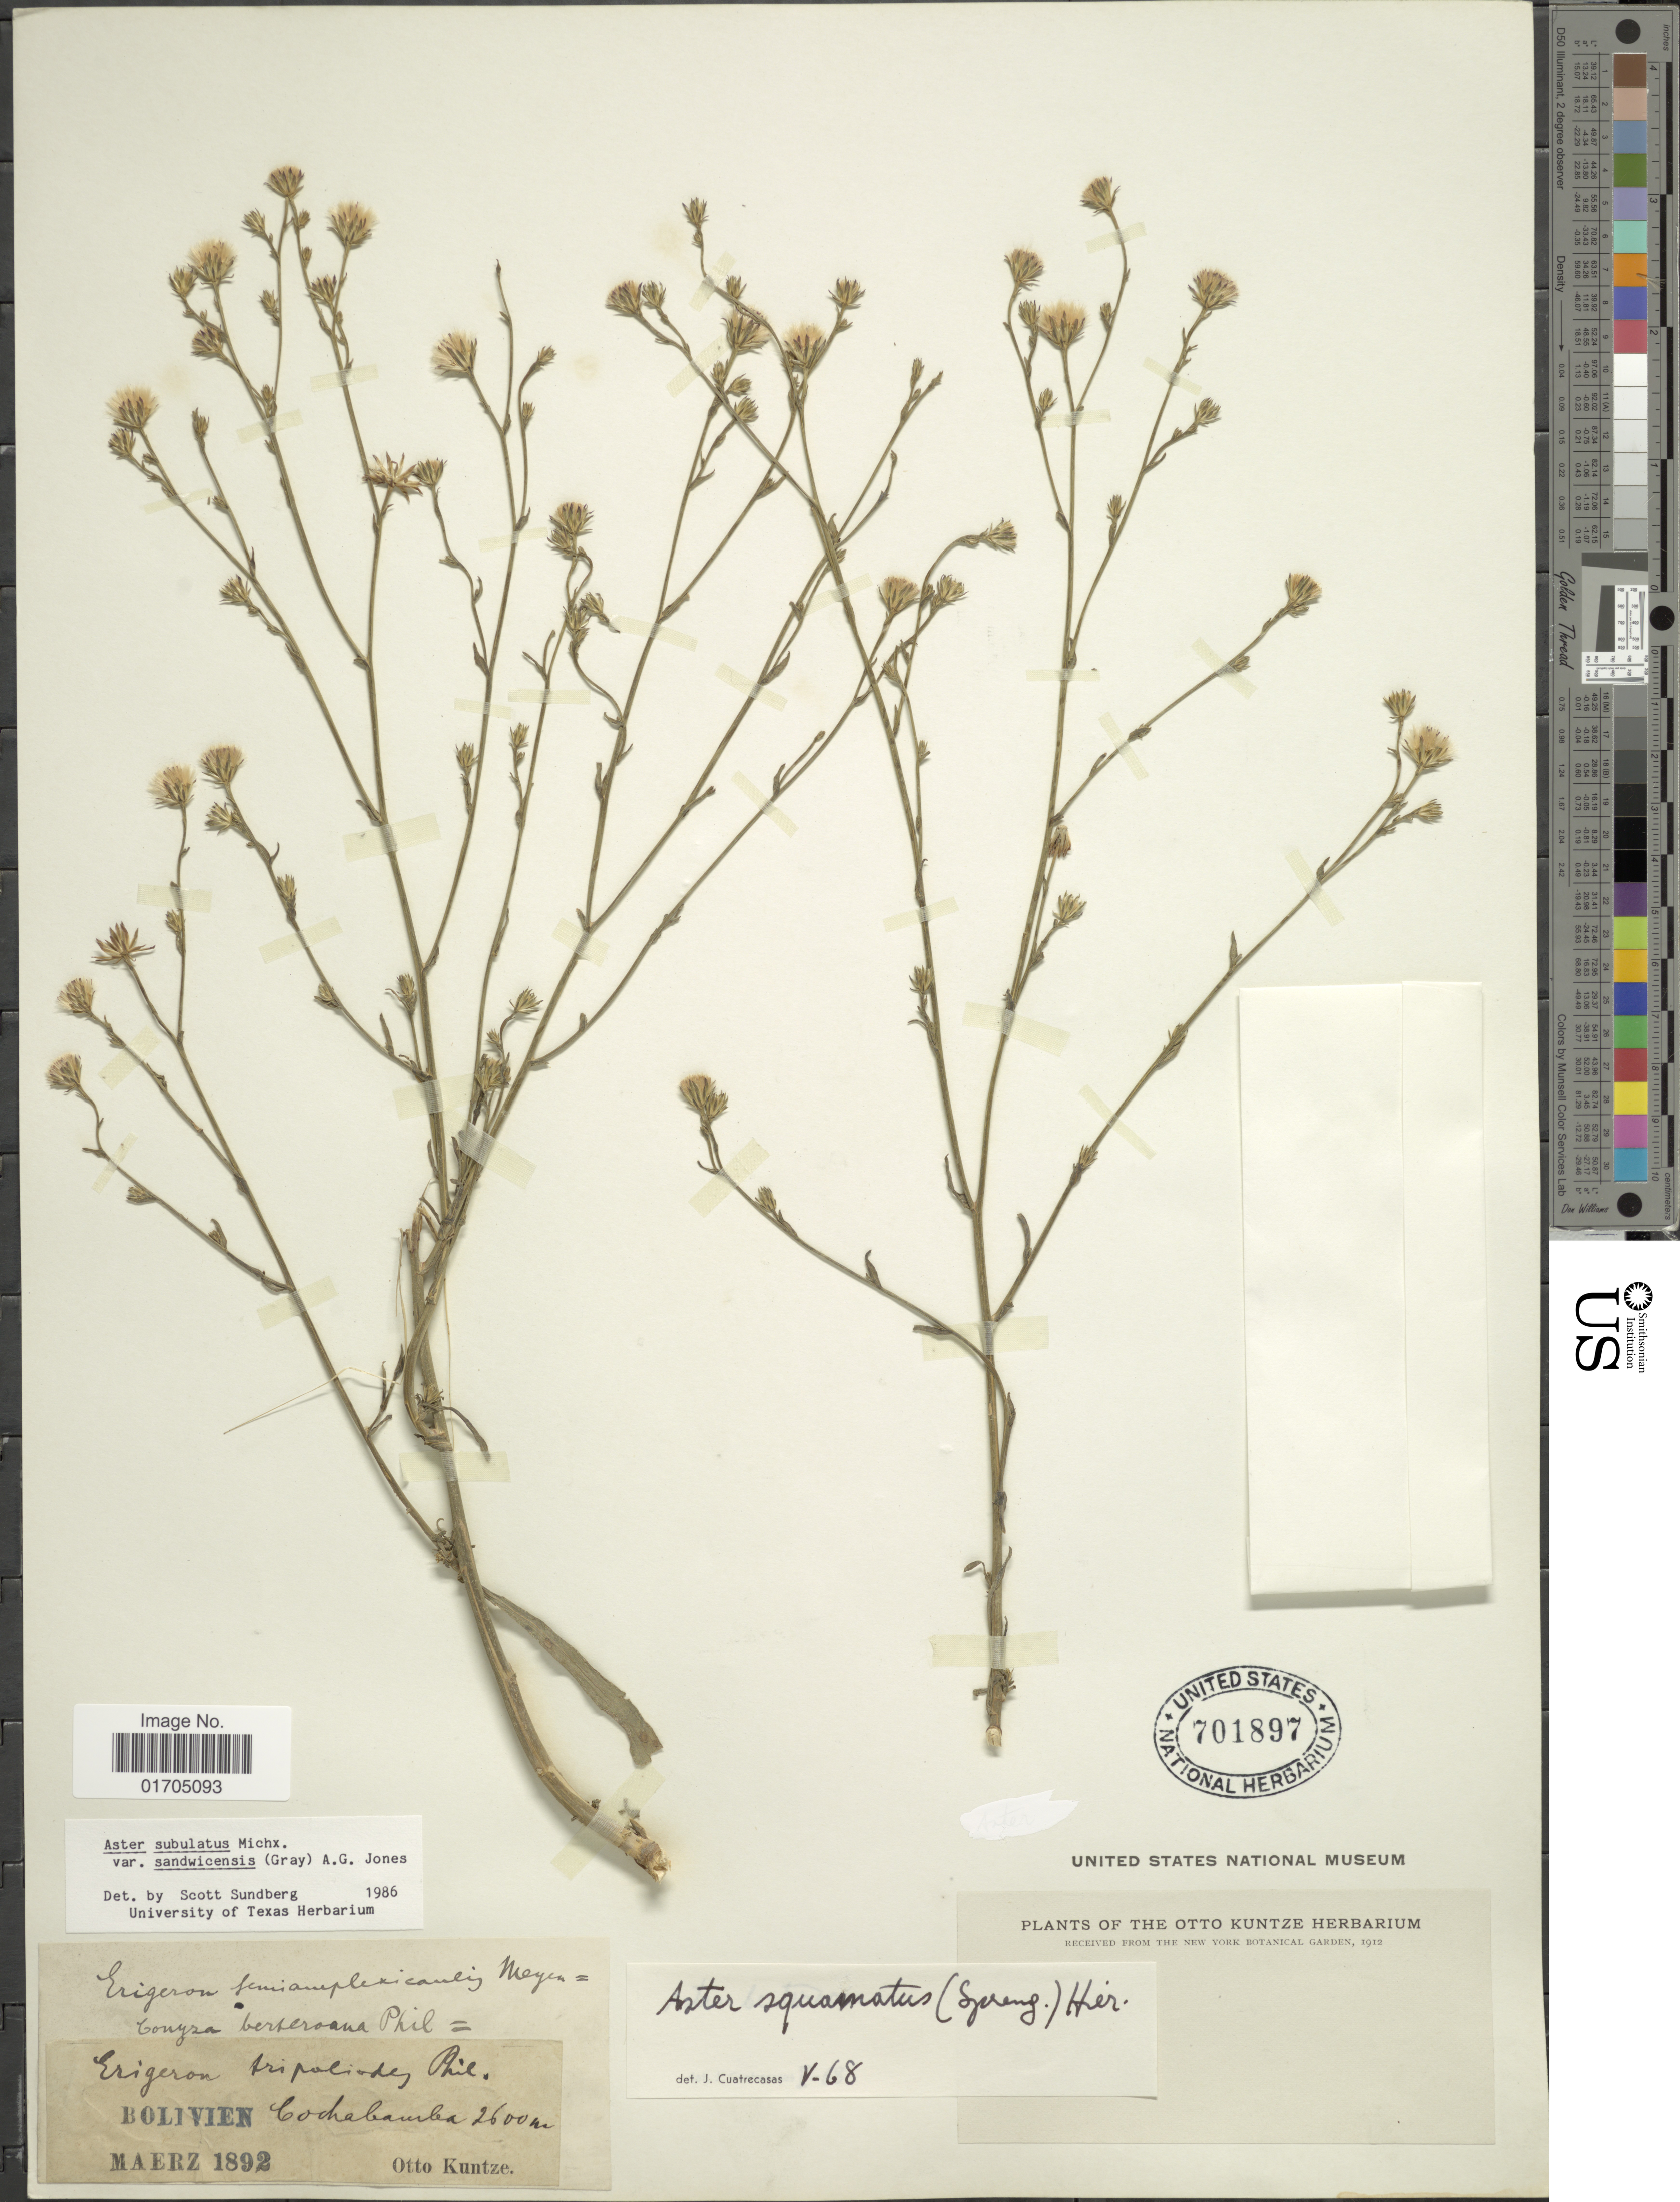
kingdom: Plantae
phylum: Tracheophyta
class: Magnoliopsida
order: Asterales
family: Asteraceae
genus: Symphyotrichum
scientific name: Symphyotrichum subulatum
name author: (Michx.) G.L. Nesom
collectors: C.E.O. Kuntze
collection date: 1892-03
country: Bolivia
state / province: Cochabamba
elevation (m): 2600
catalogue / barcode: US 701897